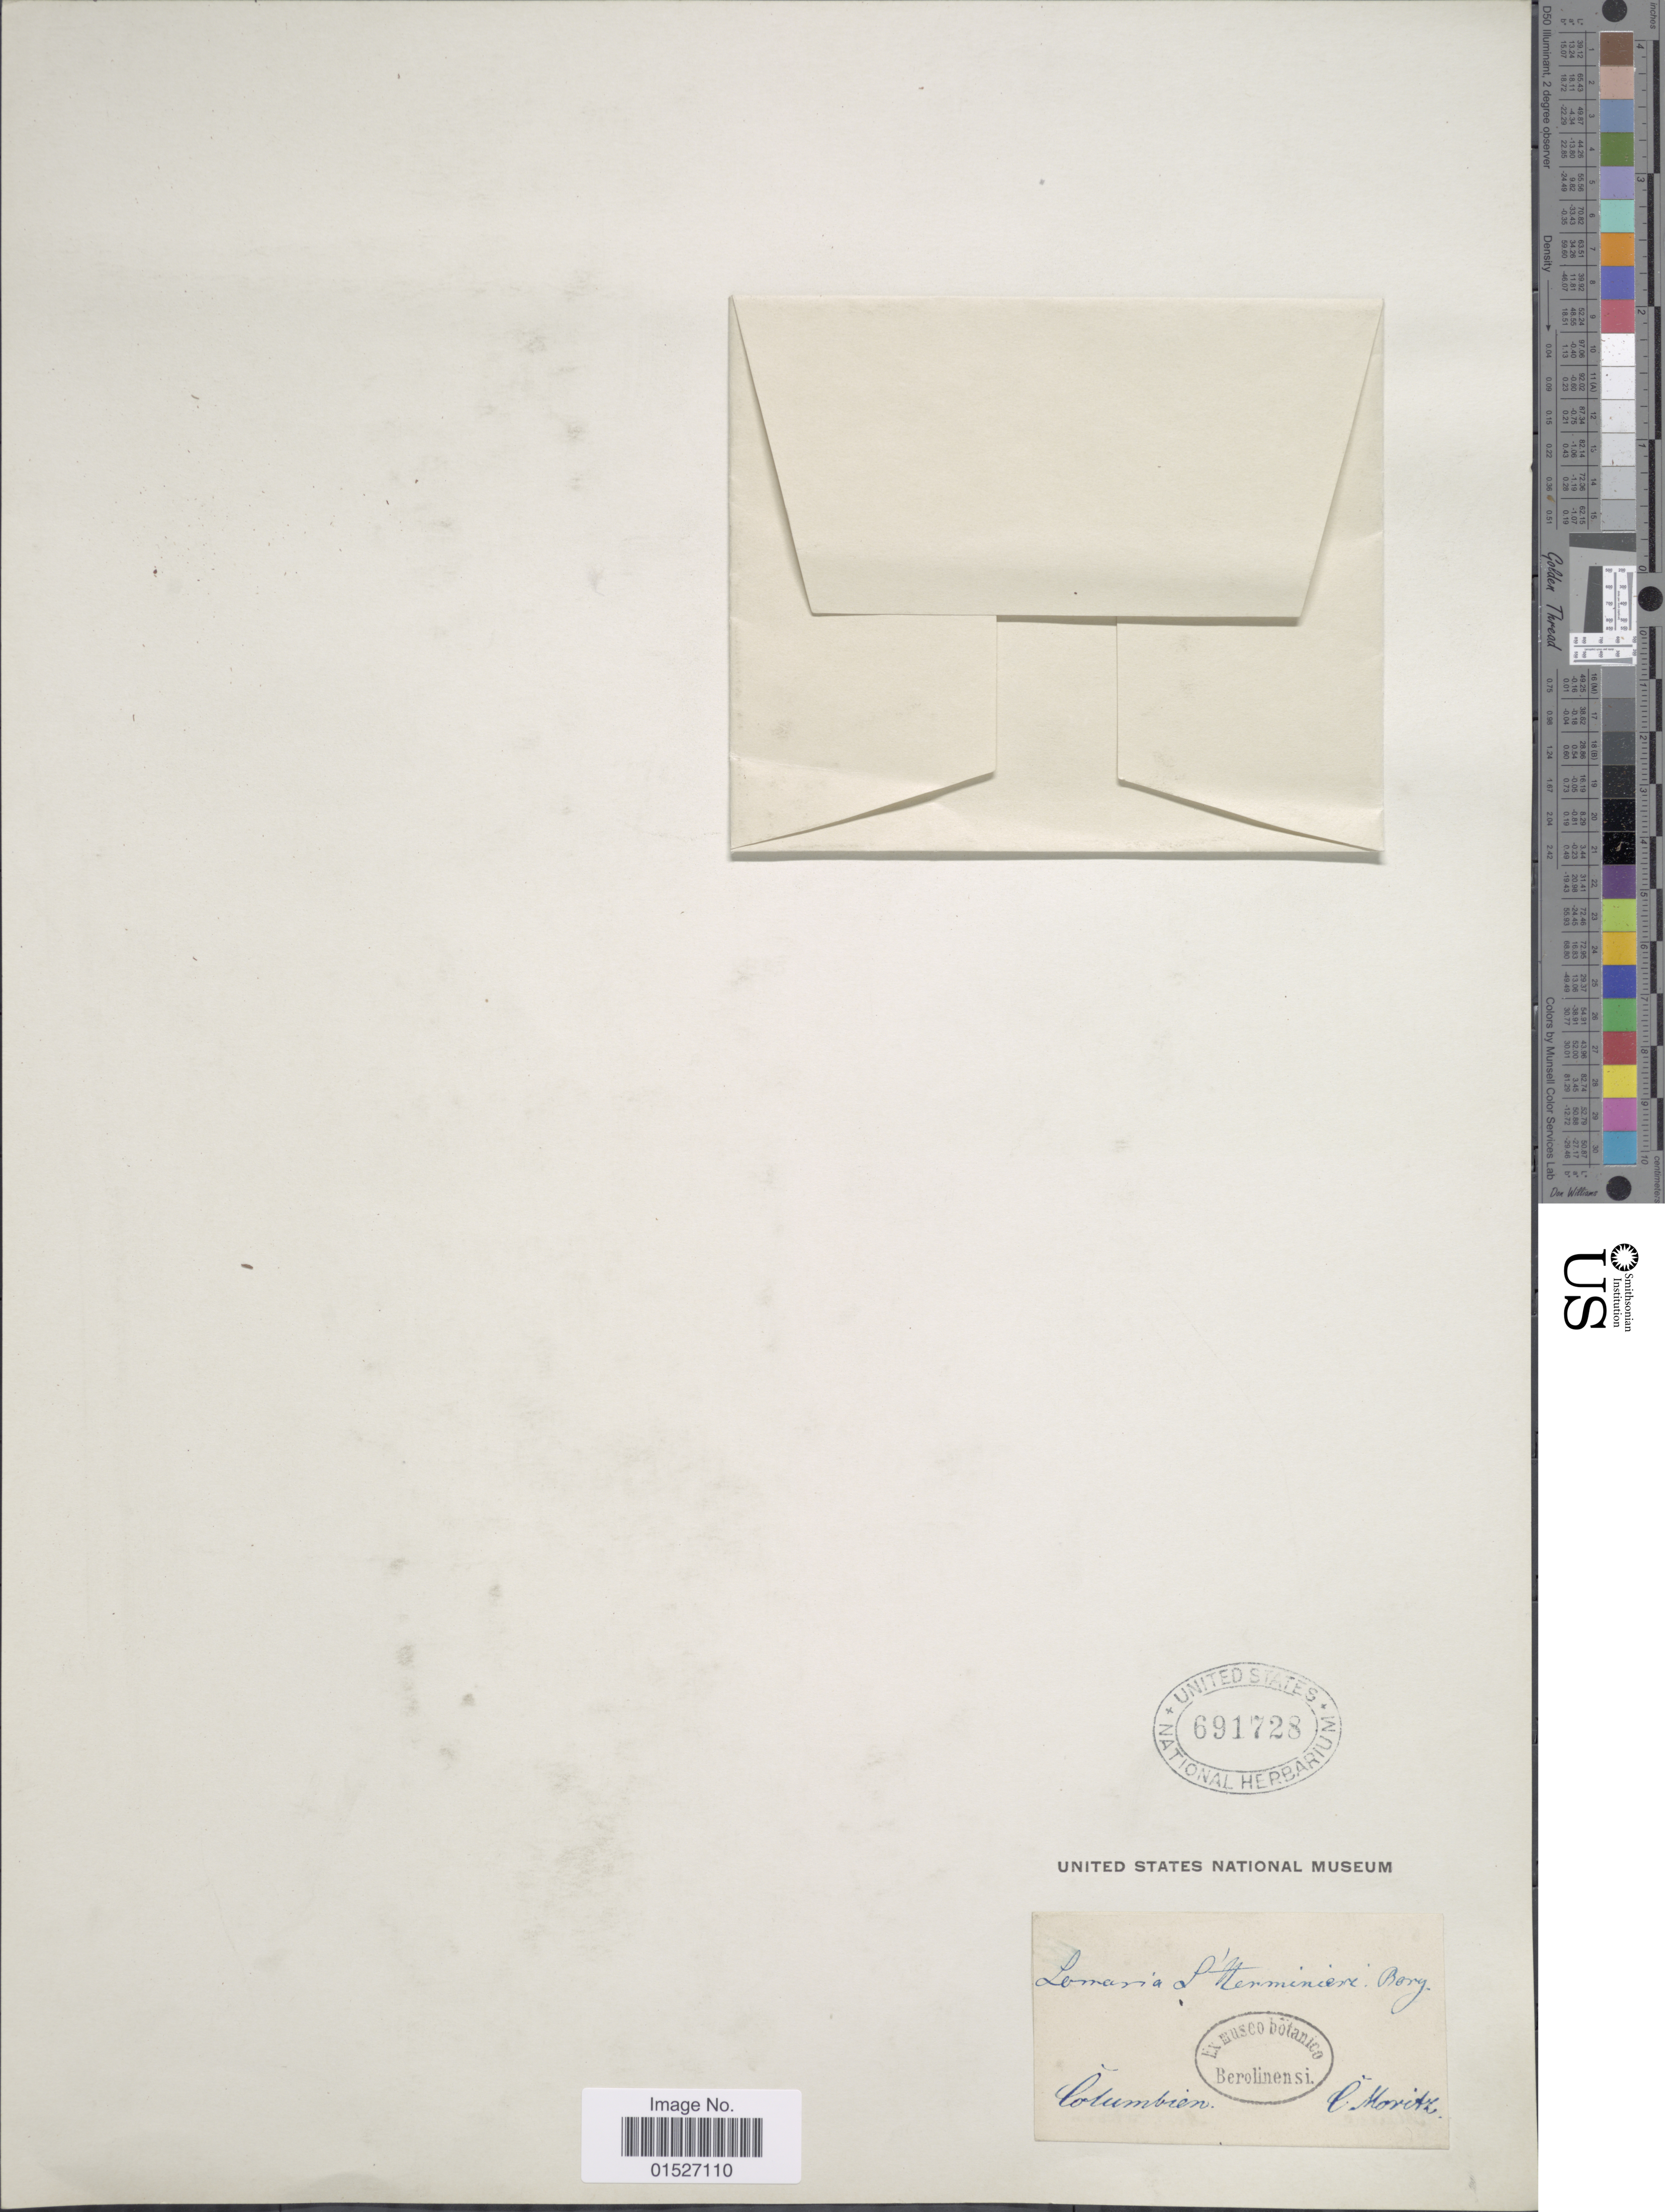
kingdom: Plantae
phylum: Tracheophyta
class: Polypodiopsida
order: Polypodiales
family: Blechnaceae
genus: Blechnum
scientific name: Blechnum sp.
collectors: Moritz, --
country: Colombia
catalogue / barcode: US 691728